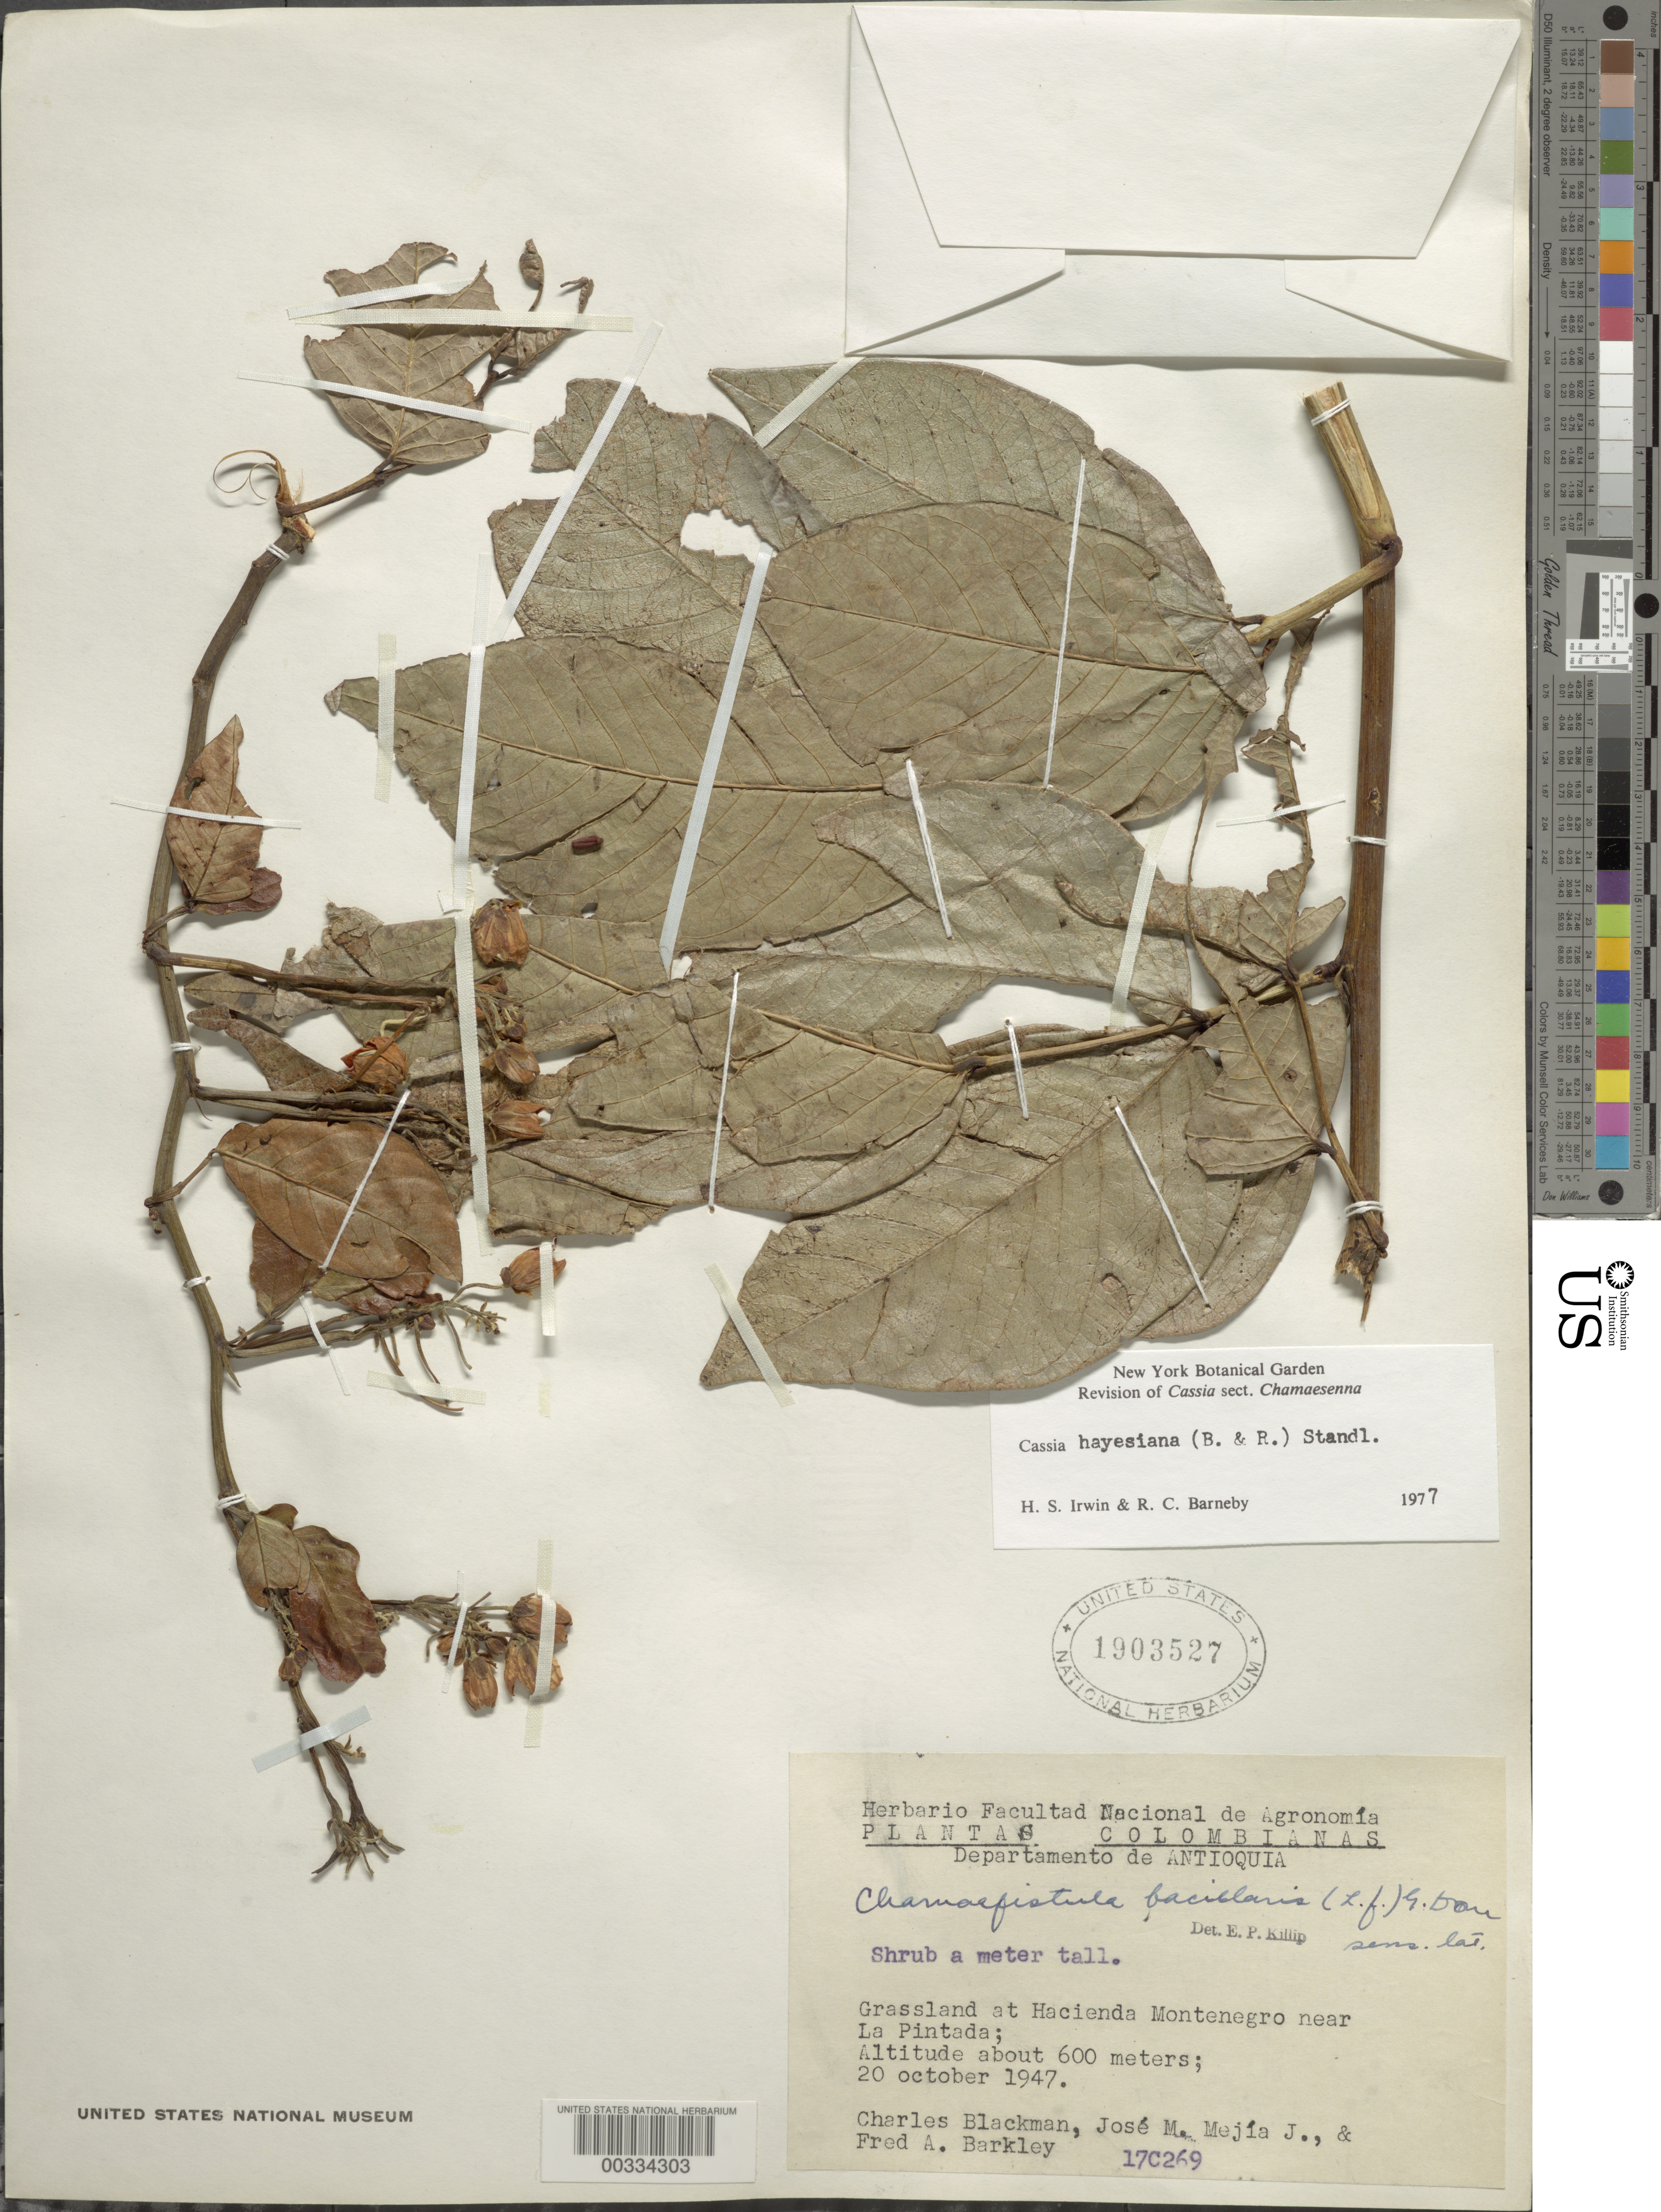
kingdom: Plantae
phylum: Tracheophyta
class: Magnoliopsida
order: Fabales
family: Fabaceae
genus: Senna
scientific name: Senna hayesiana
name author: (Britton & Rose) H.S. Irwin & Barneby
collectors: C. Blackman, J. M. Mejia Jaramillo & F. A. Barkley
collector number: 17c269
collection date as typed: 20 Oct 1947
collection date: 1947-10-20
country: Colombia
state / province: Antioquia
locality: At Hacienda Monte Negro near la Pintada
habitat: Grassland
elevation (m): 600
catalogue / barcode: US 1903527